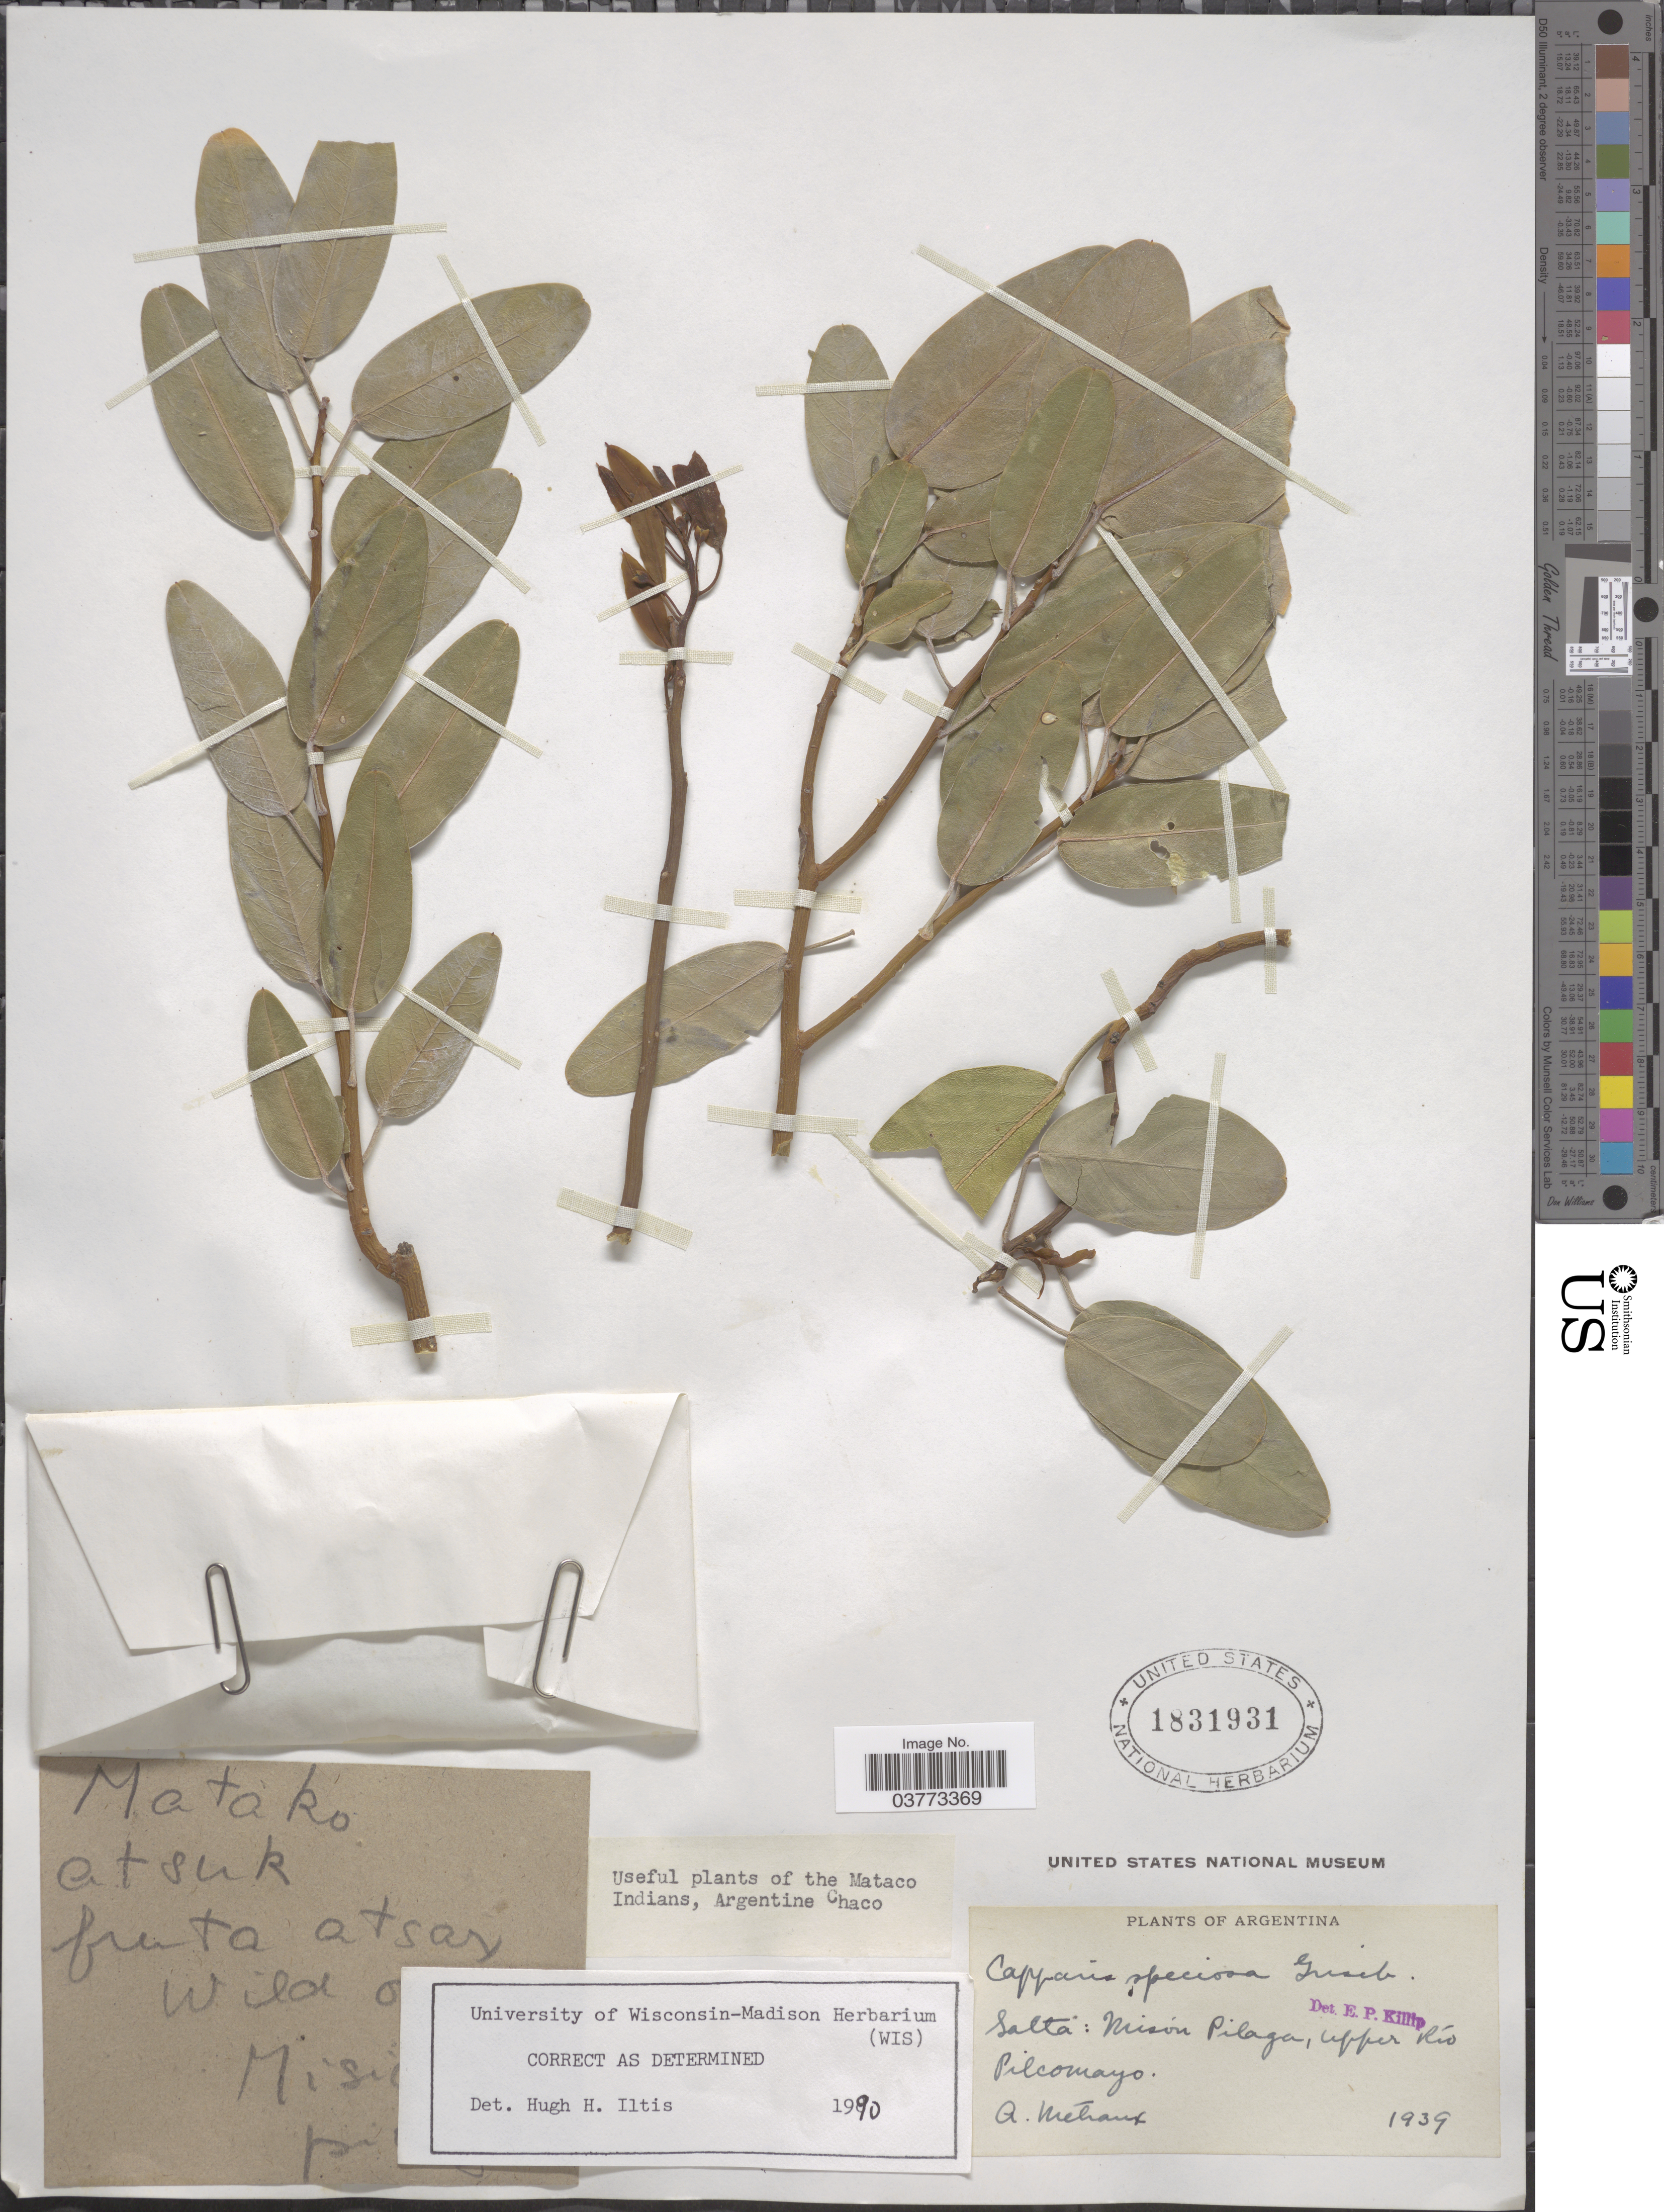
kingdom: Plantae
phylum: Tracheophyta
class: Magnoliopsida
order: Brassicales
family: Capparaceae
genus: Anisocapparis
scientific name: Anisocapparis speciosa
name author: (Griseb.) Cornejo & Iltis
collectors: A. Metraux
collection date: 1939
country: Argentina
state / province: Salta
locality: Misón Pilaga, upper Río Pilcomayo.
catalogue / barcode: US 1831931